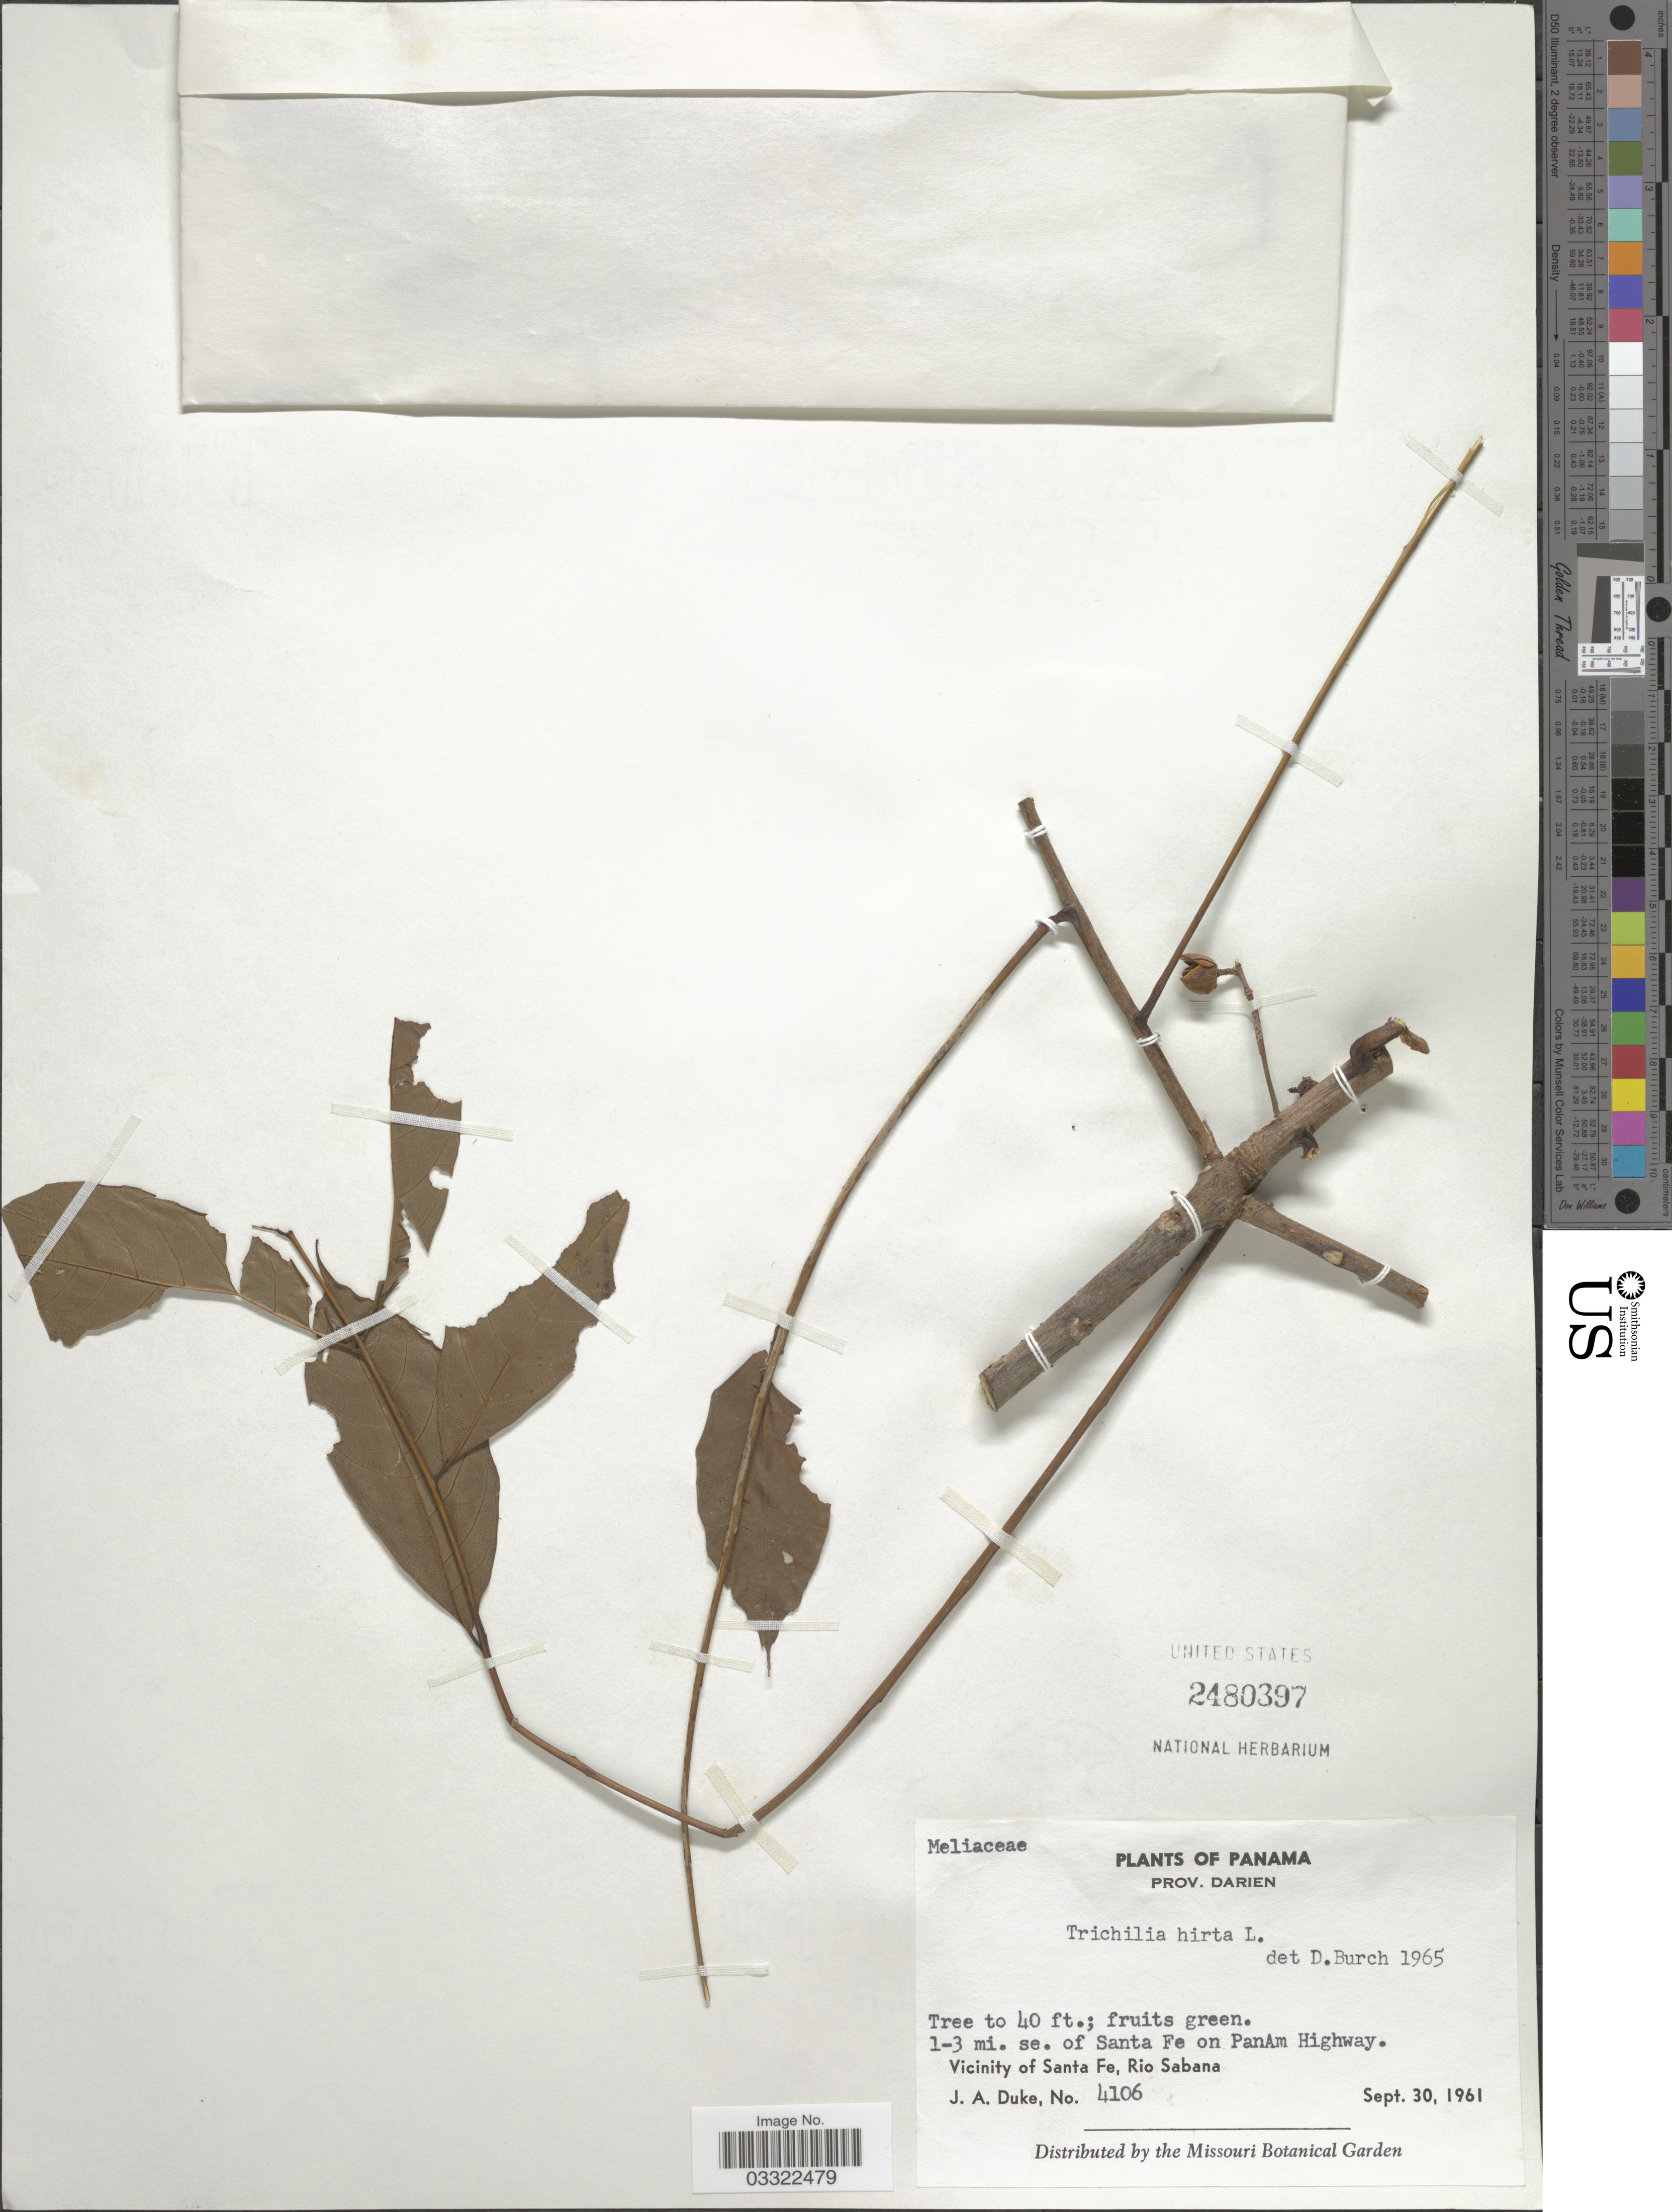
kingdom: Plantae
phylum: Tracheophyta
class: Magnoliopsida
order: Sapindales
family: Meliaceae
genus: Trichilia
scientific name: Trichilia hirta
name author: L.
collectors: J. A. Duke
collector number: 4106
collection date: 1961-09-30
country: Panama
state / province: Darién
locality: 1-3 mi. Se. of Santa Fe on Panam Highway. Vicinity of Santa Fe, Rio Sabana.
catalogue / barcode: US 2480397